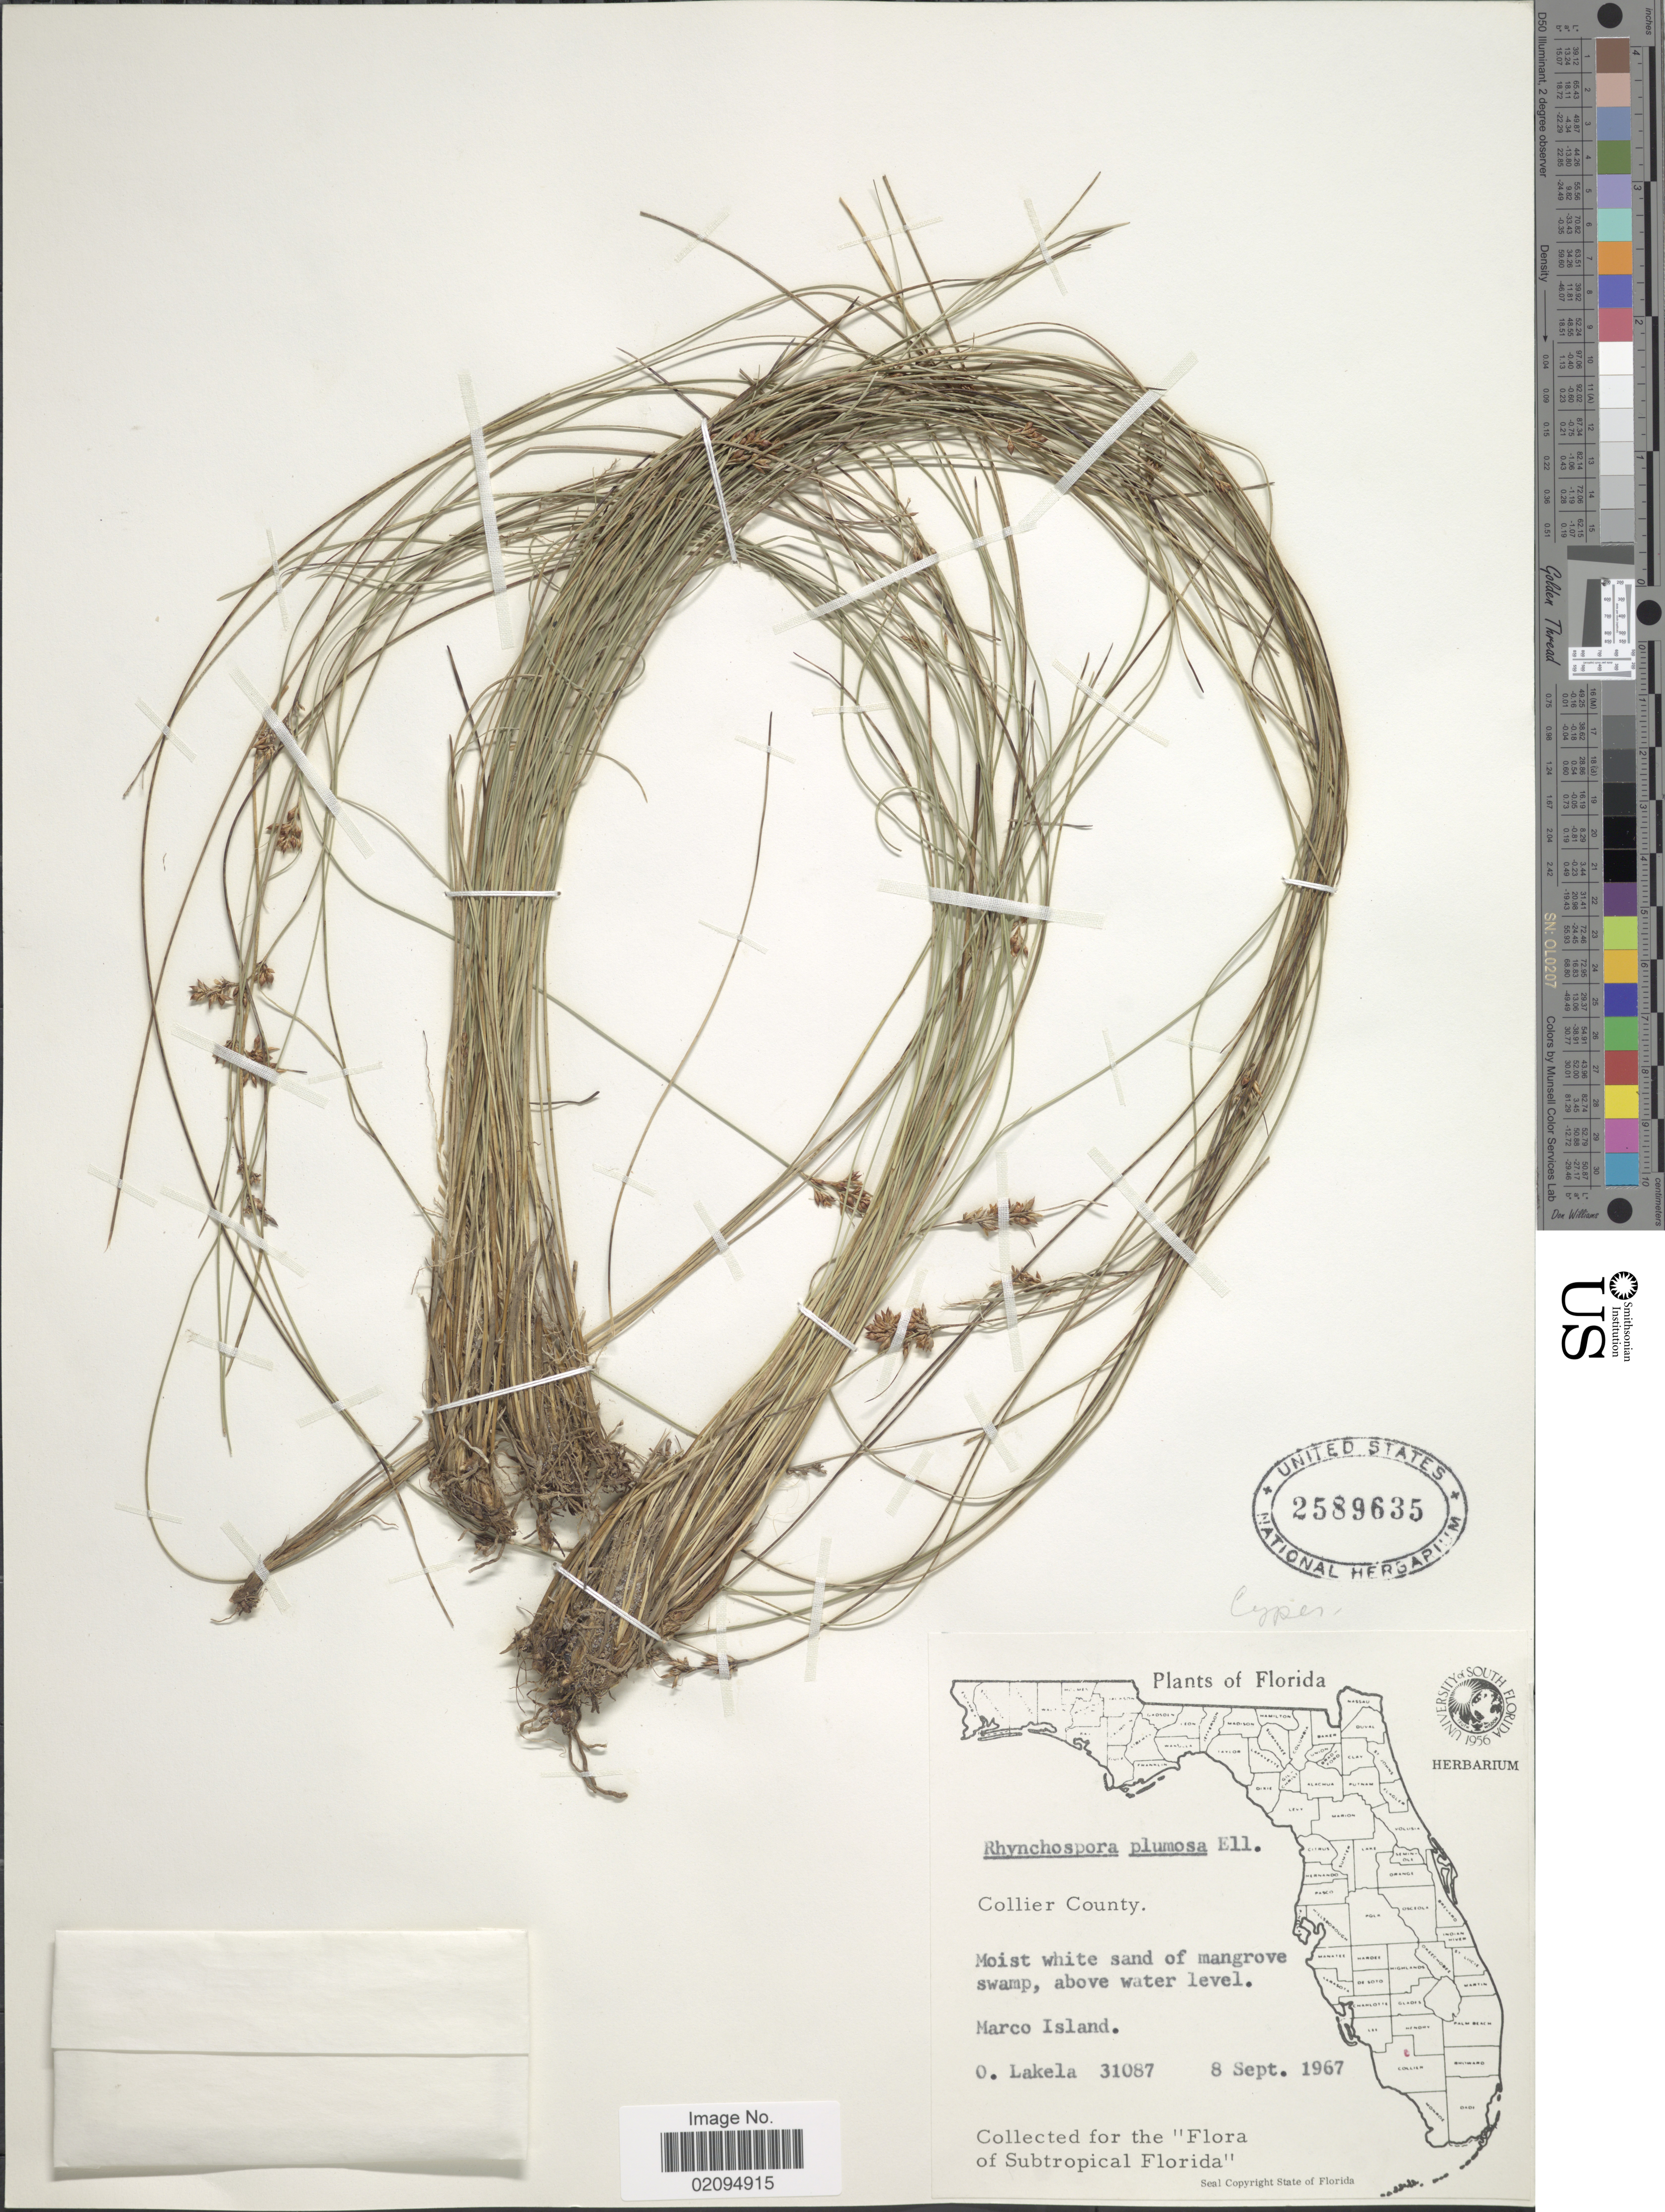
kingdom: Plantae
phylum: Tracheophyta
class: Liliopsida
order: Poales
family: Cyperaceae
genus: Rhynchospora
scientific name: Rhynchospora plumosa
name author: Elliott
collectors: O. Lakela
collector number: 31087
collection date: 1967-09-08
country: United States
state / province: Florida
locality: Collier County. Marco Island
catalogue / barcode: US 2589635